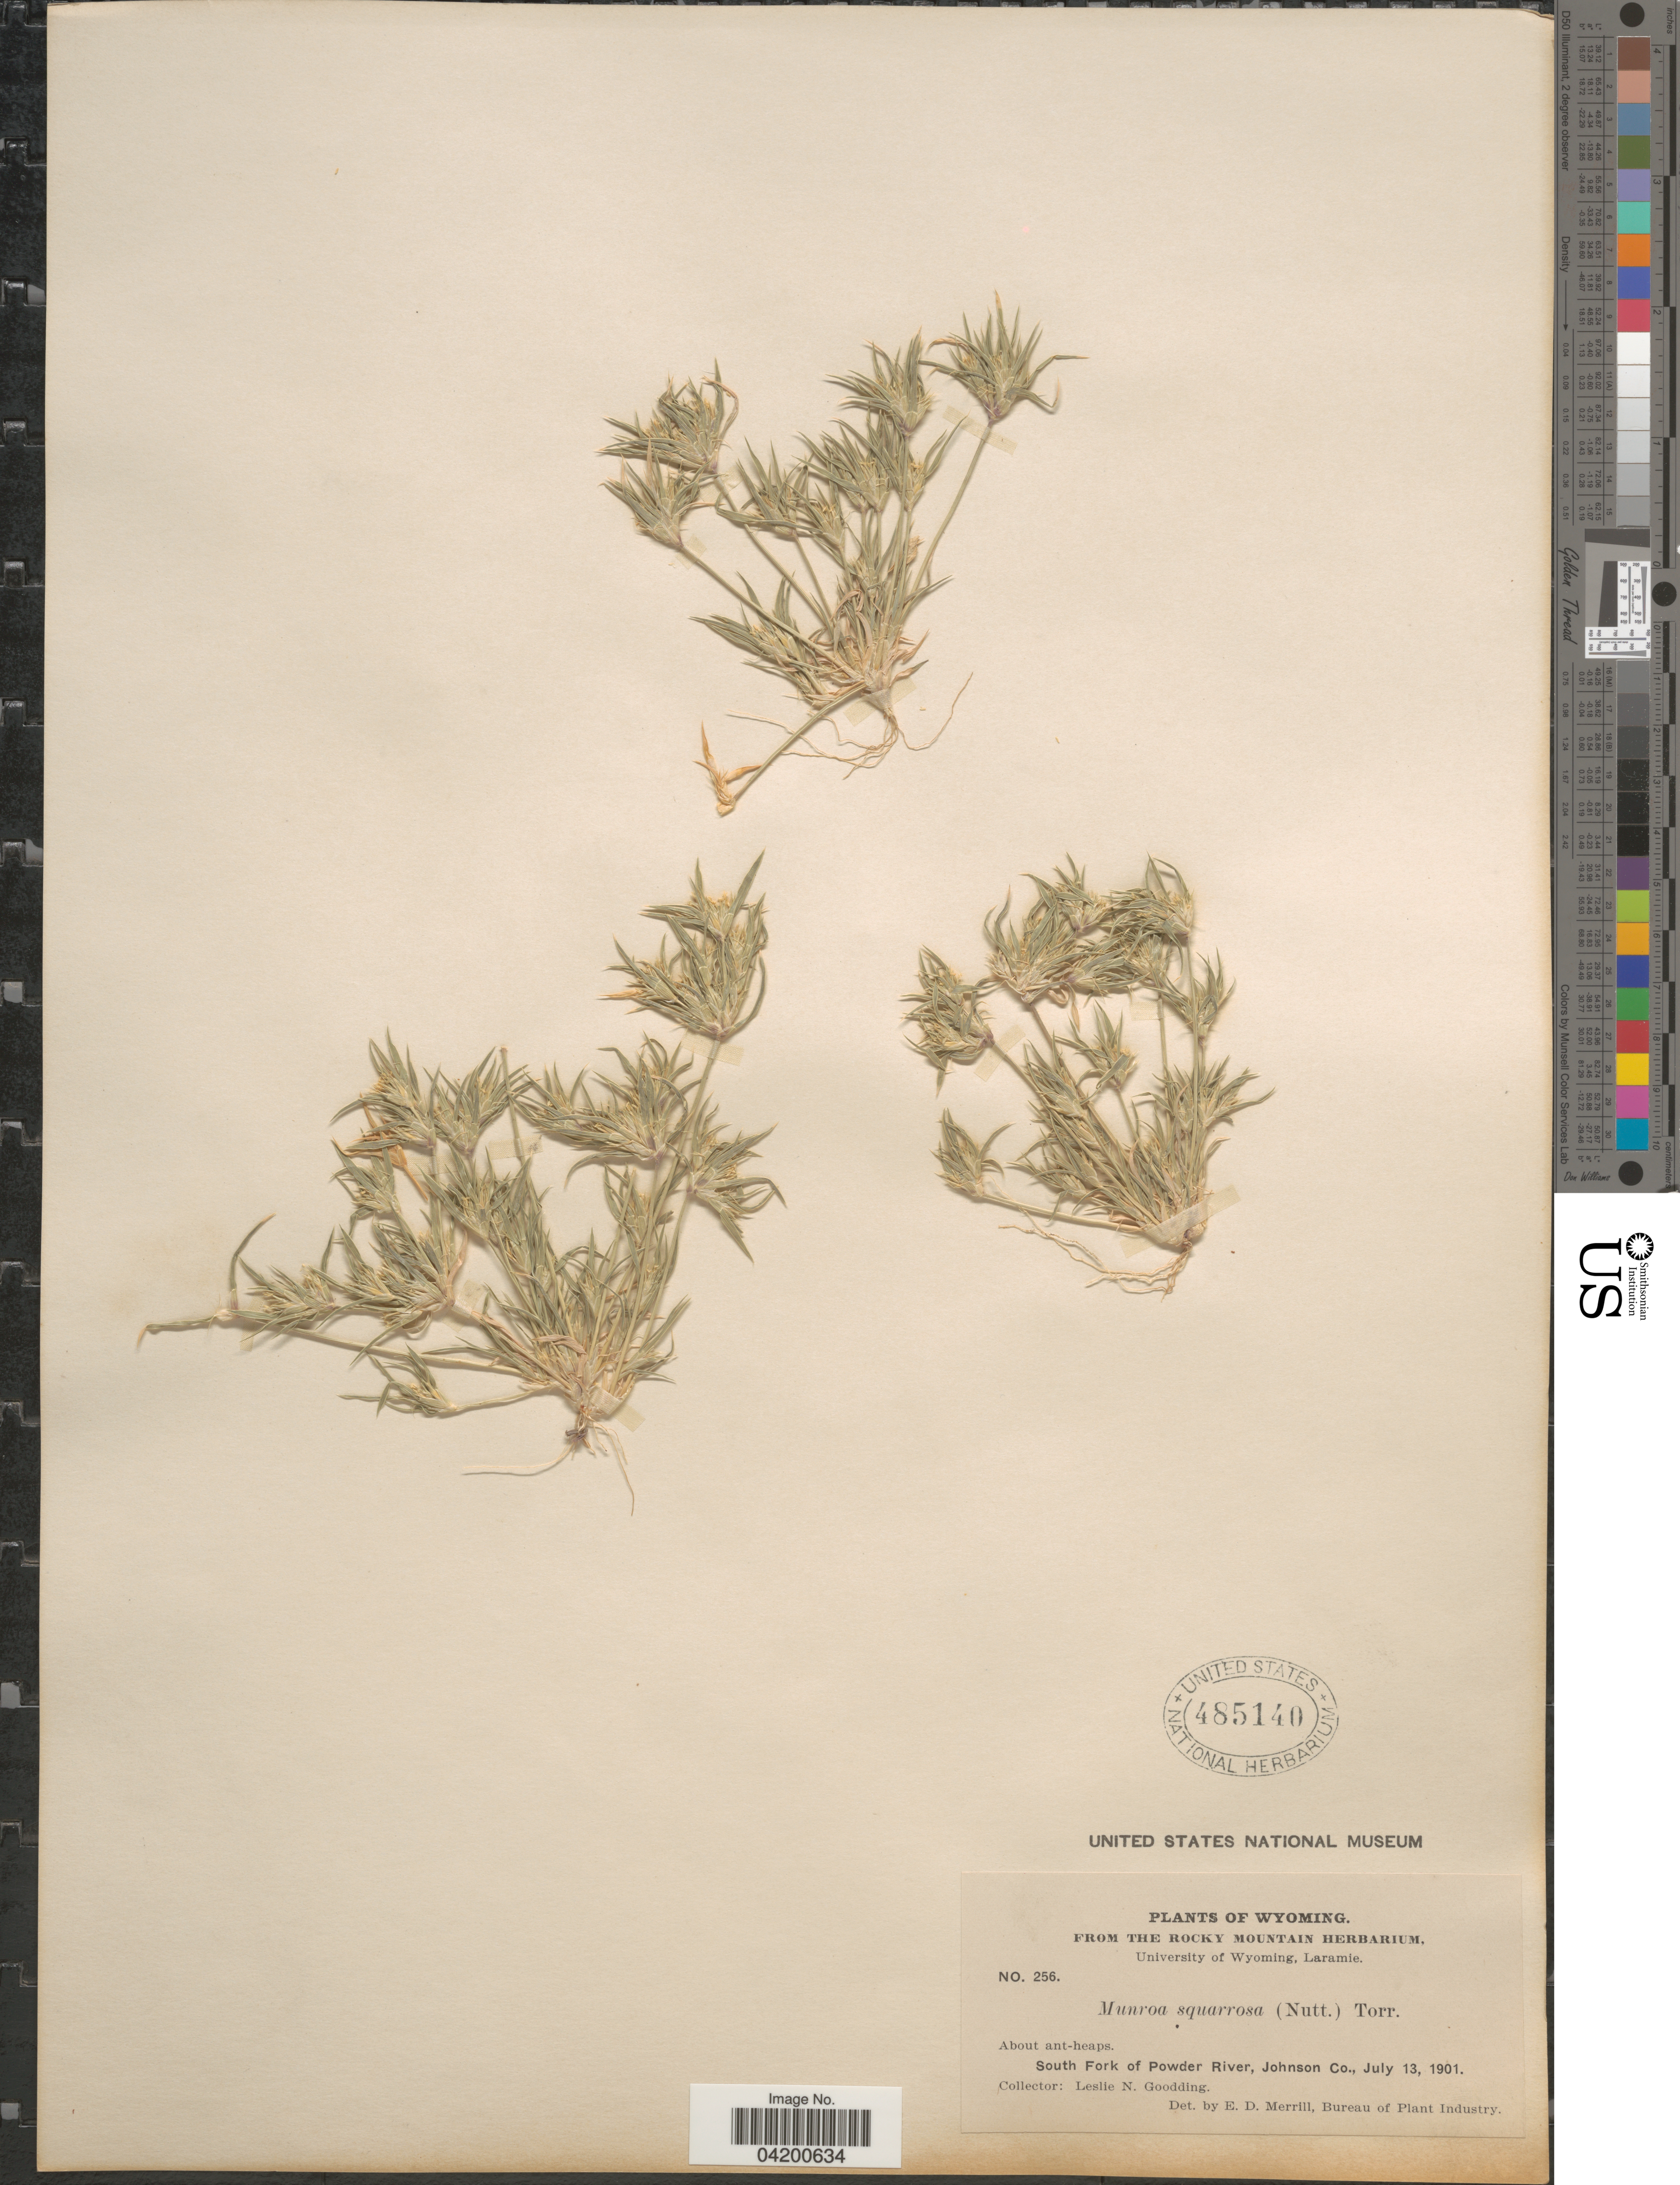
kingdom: Plantae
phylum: Tracheophyta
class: Liliopsida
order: Poales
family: Poaceae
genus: Munroa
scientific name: Munroa squarrosa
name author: (Nutt.) Torr.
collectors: L. N. Goodding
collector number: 256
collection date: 1901-07-13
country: United States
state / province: Wyoming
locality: South Fork of Powder River, Johnson Co.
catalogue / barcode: US 485140